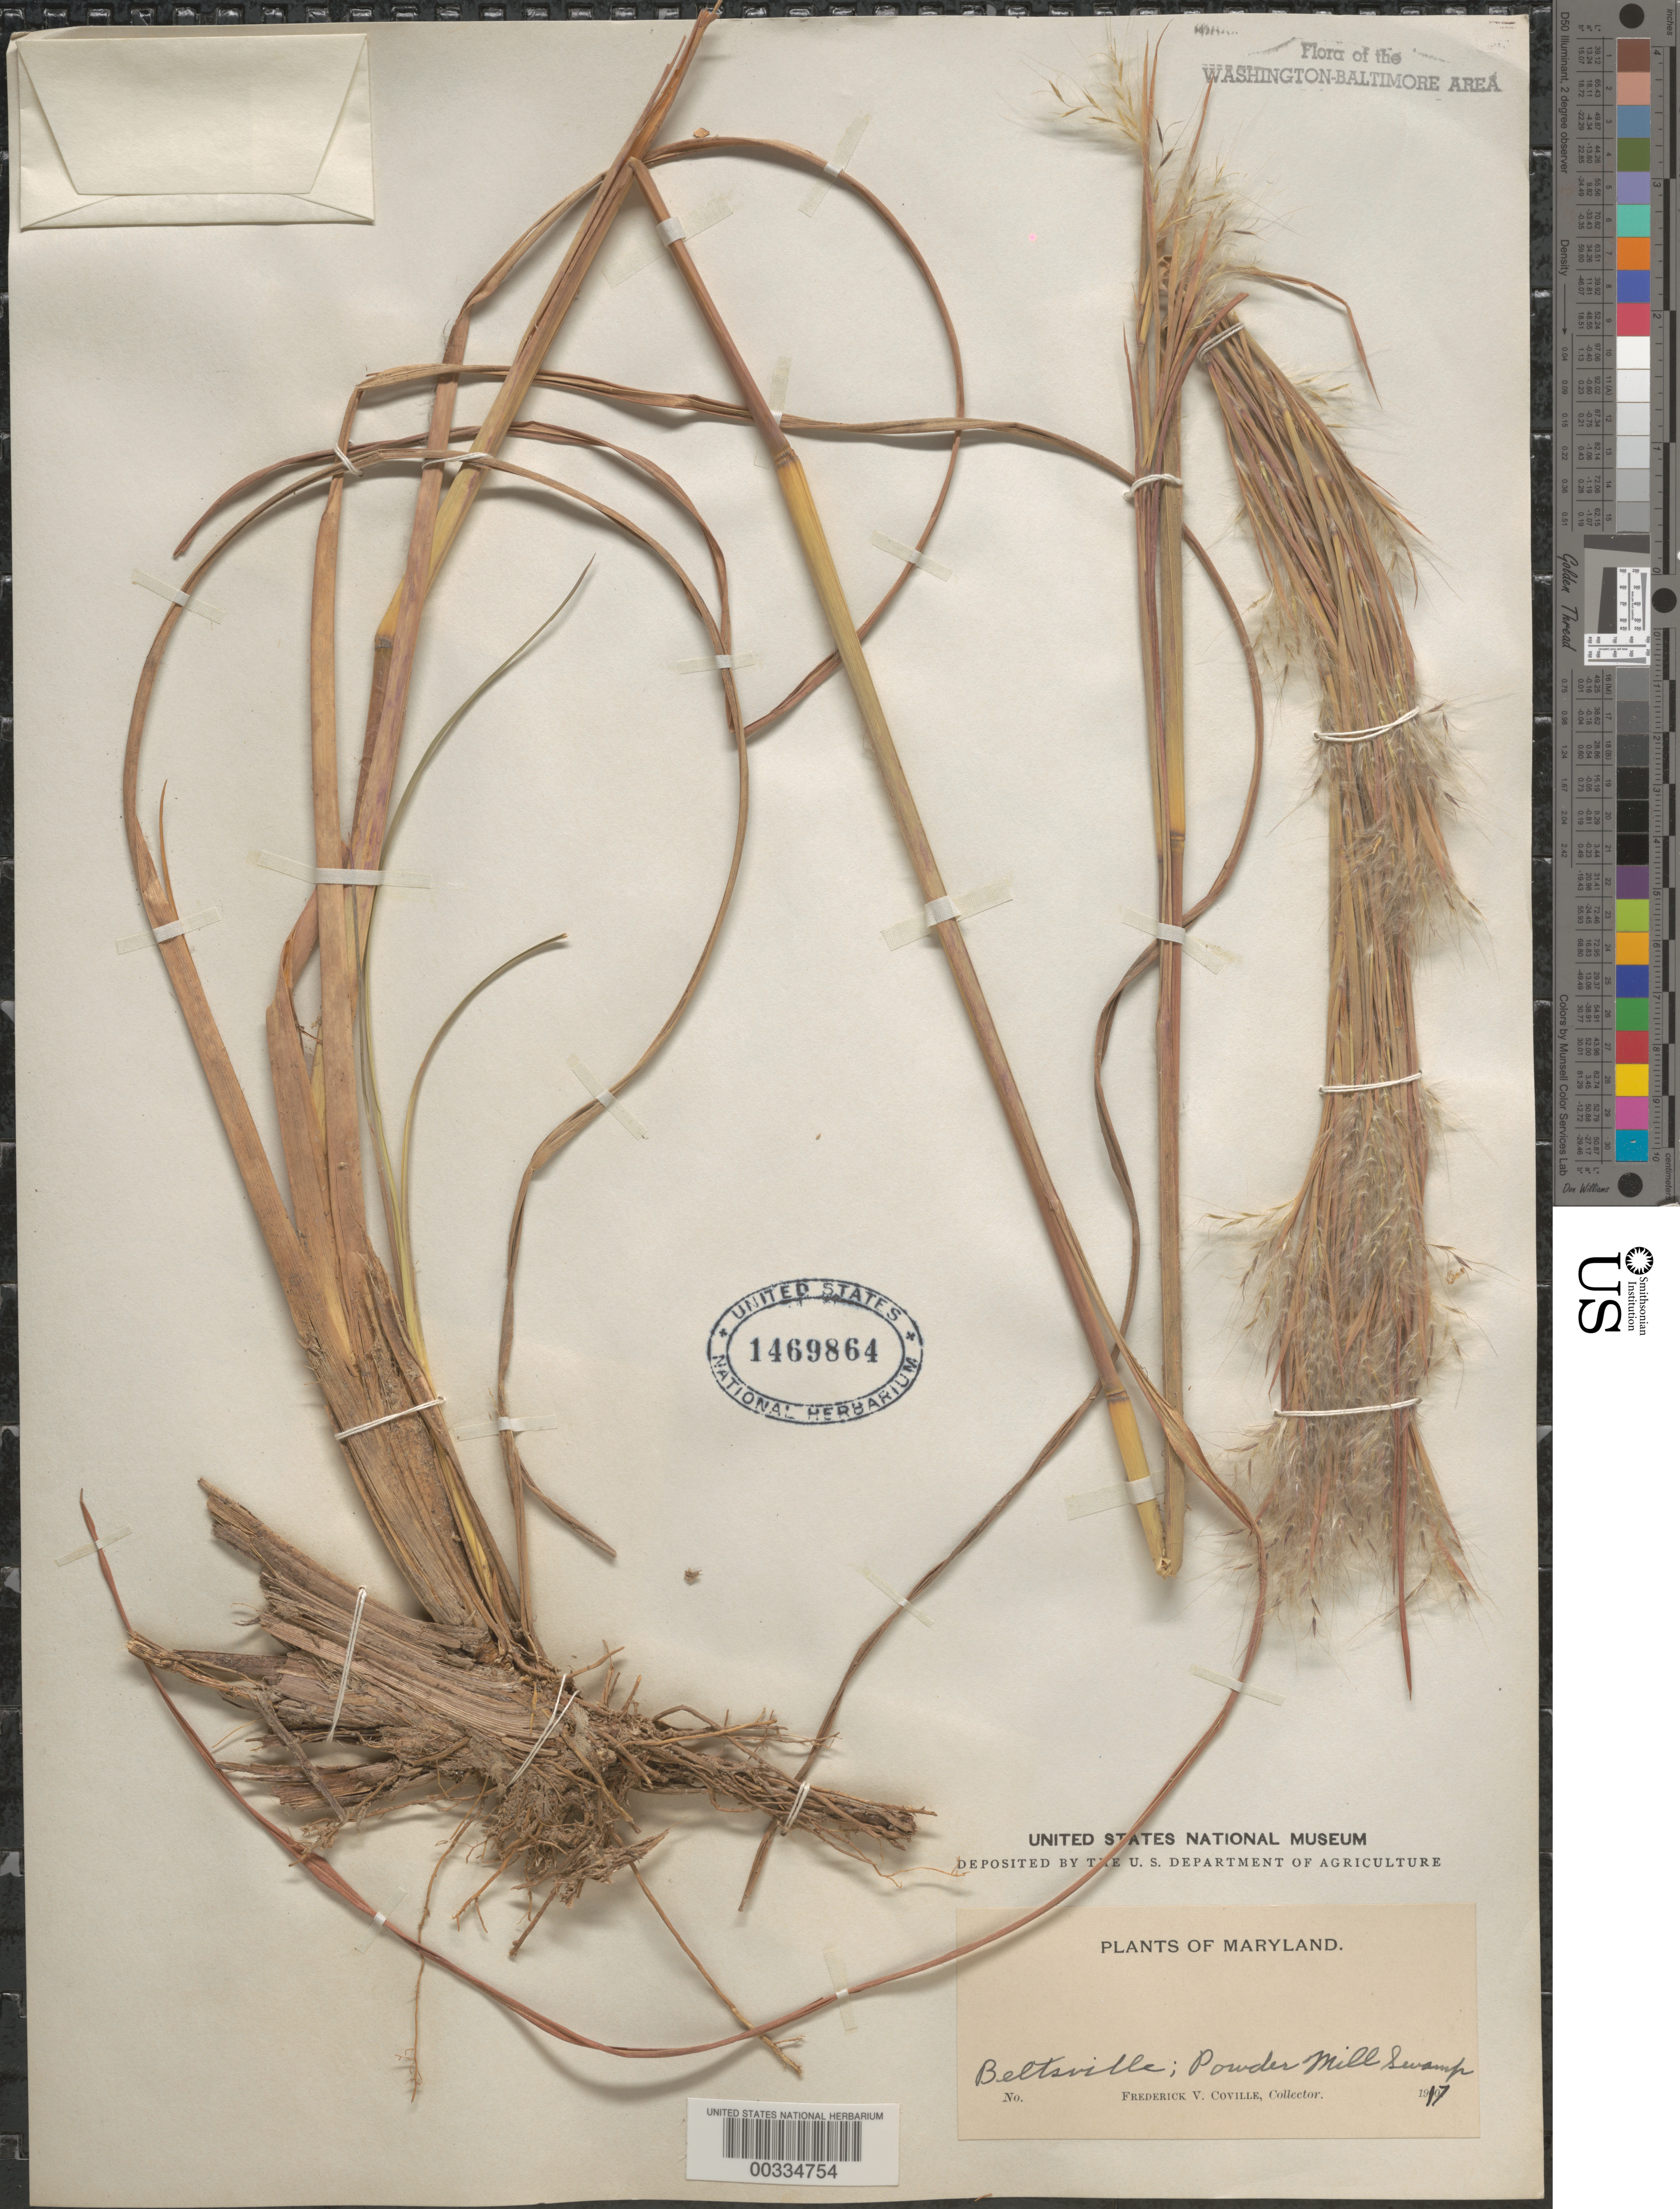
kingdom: Plantae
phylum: Tracheophyta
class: Liliopsida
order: Poales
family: Poaceae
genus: Andropogon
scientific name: Andropogon virginicus var. abbreviatus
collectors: F. V. Coville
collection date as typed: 1917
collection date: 1917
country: United States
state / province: Maryland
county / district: Prince George's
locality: Powder Mill swamp, Beltsville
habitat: Swamp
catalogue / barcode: US 1469864